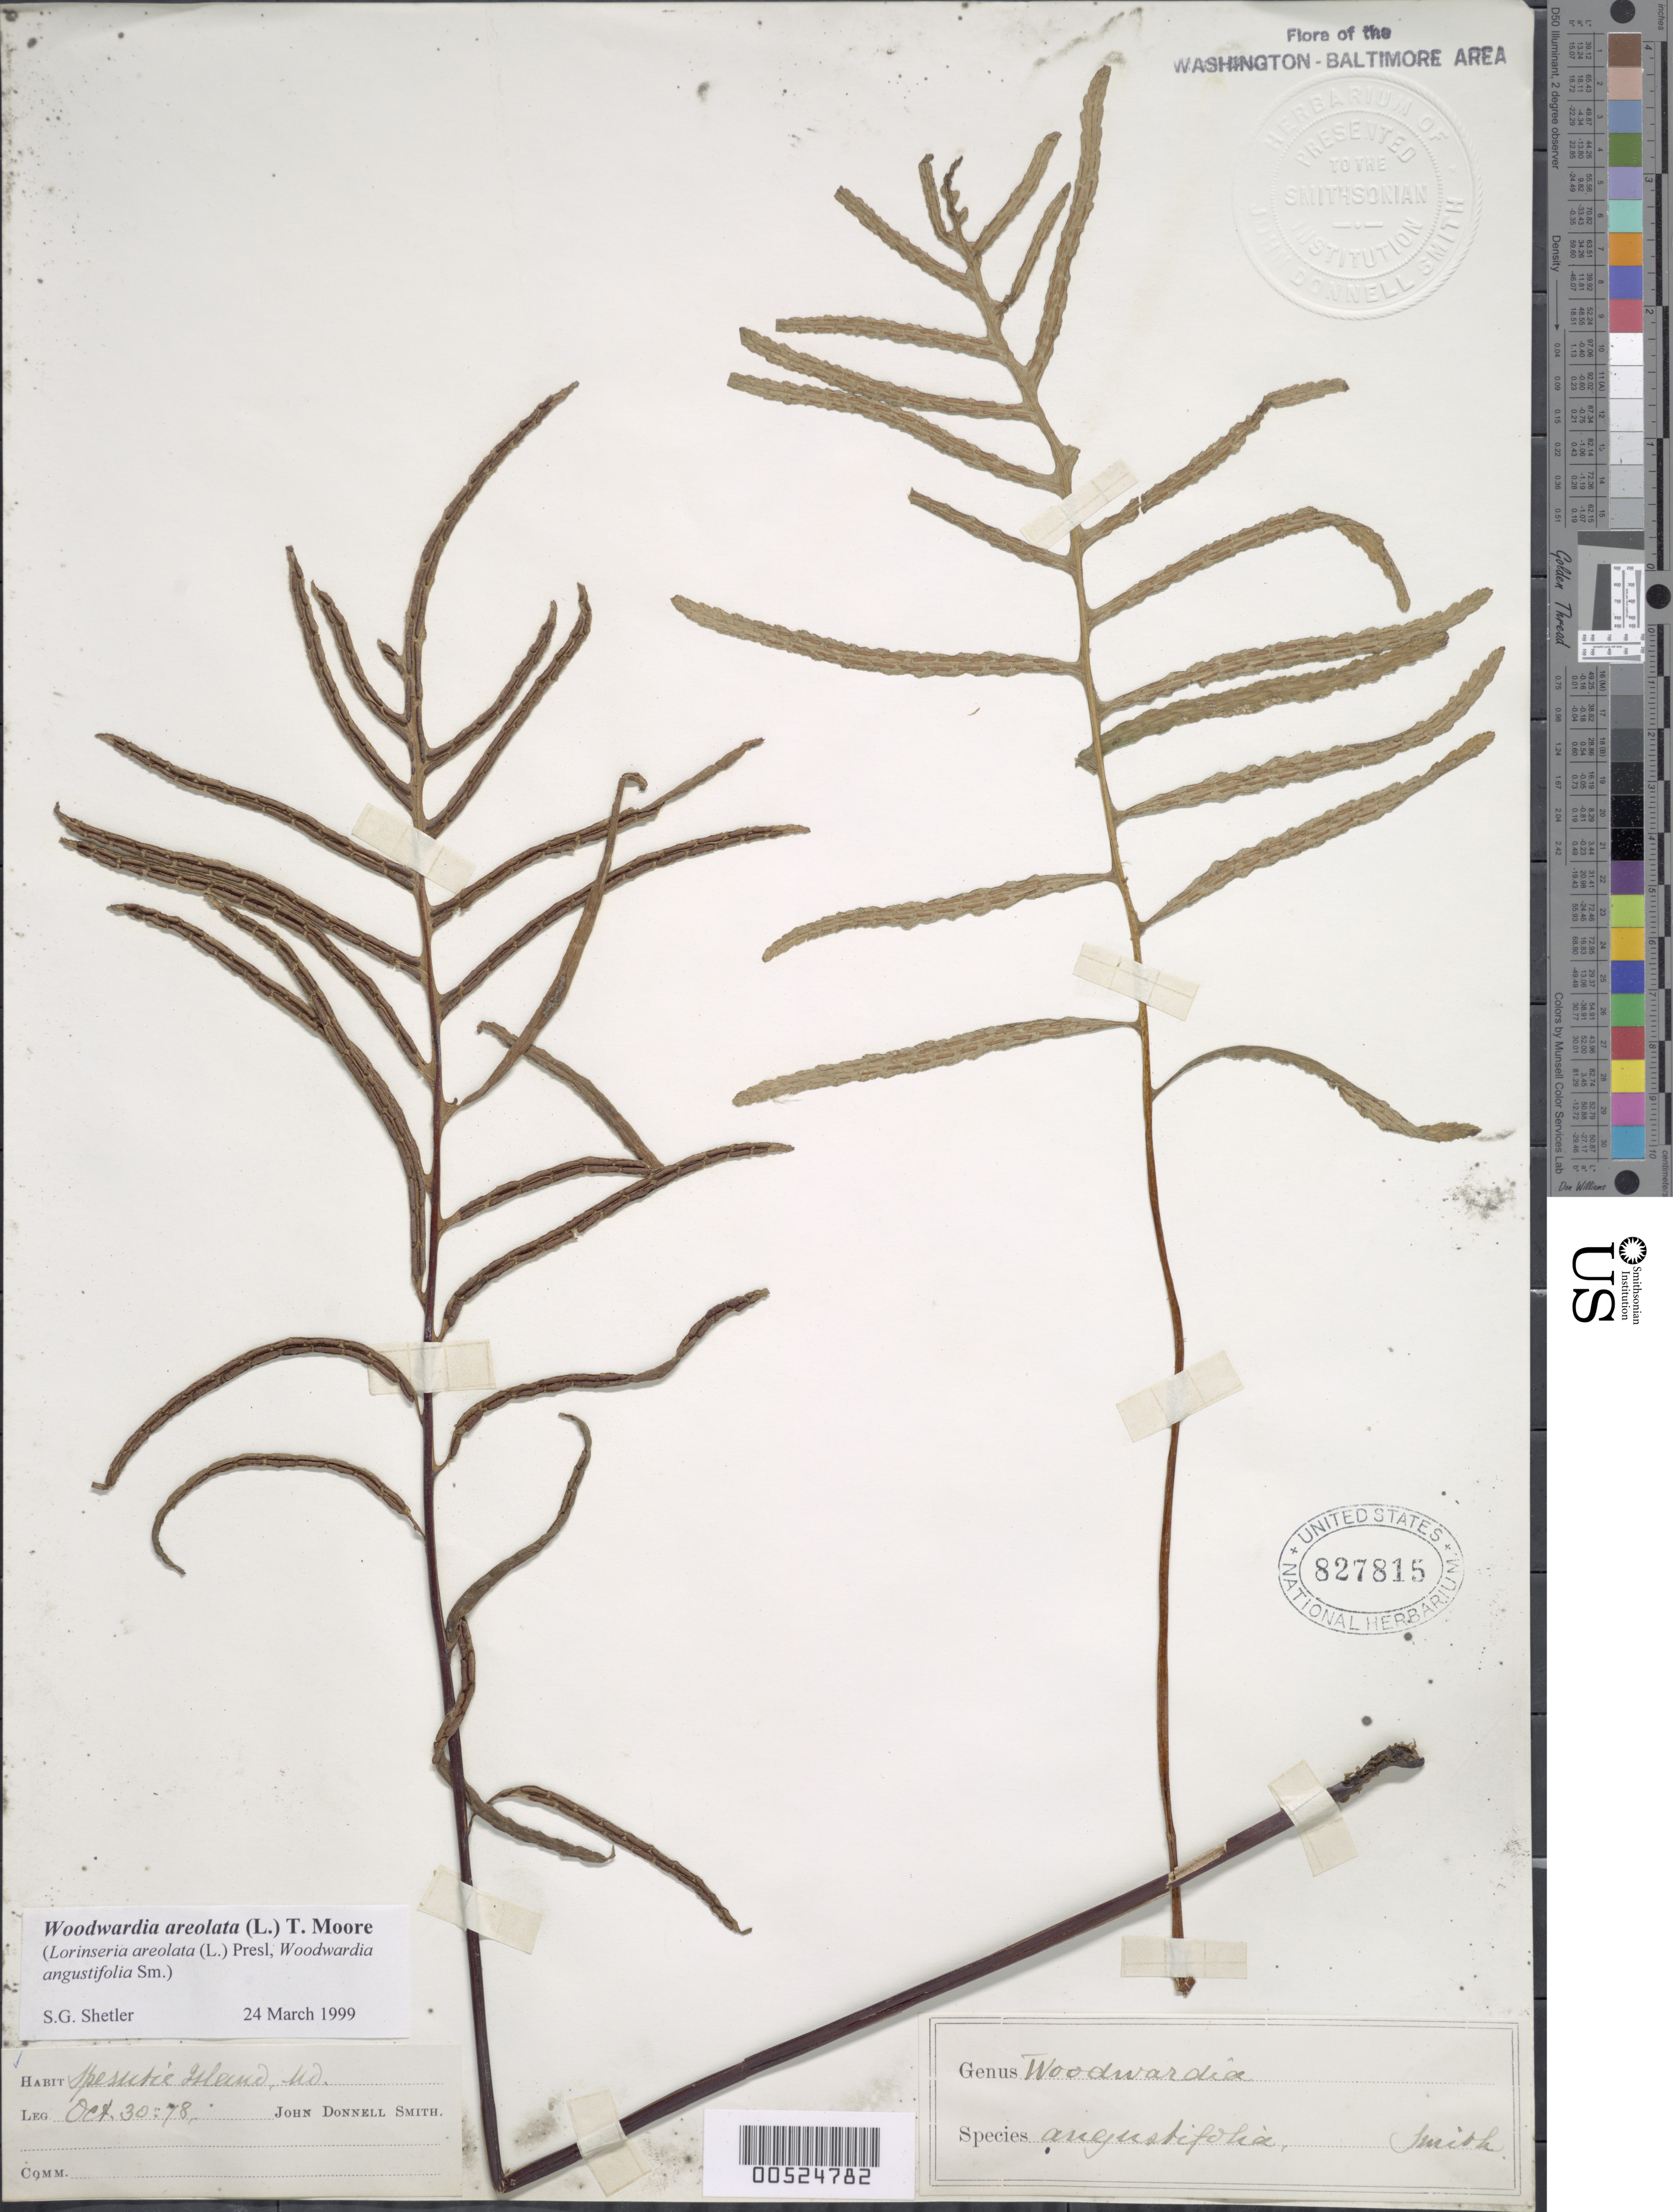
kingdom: Plantae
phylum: Tracheophyta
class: Polypodiopsida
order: Polypodiales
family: Blechnaceae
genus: Woodwardia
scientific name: Woodwardia areolata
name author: (L.) T. Moore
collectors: J. Donnell Smith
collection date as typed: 30 Oct 1878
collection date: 1878-10-30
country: United States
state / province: Maryland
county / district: Harford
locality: Spesutie Island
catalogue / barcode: US 827815